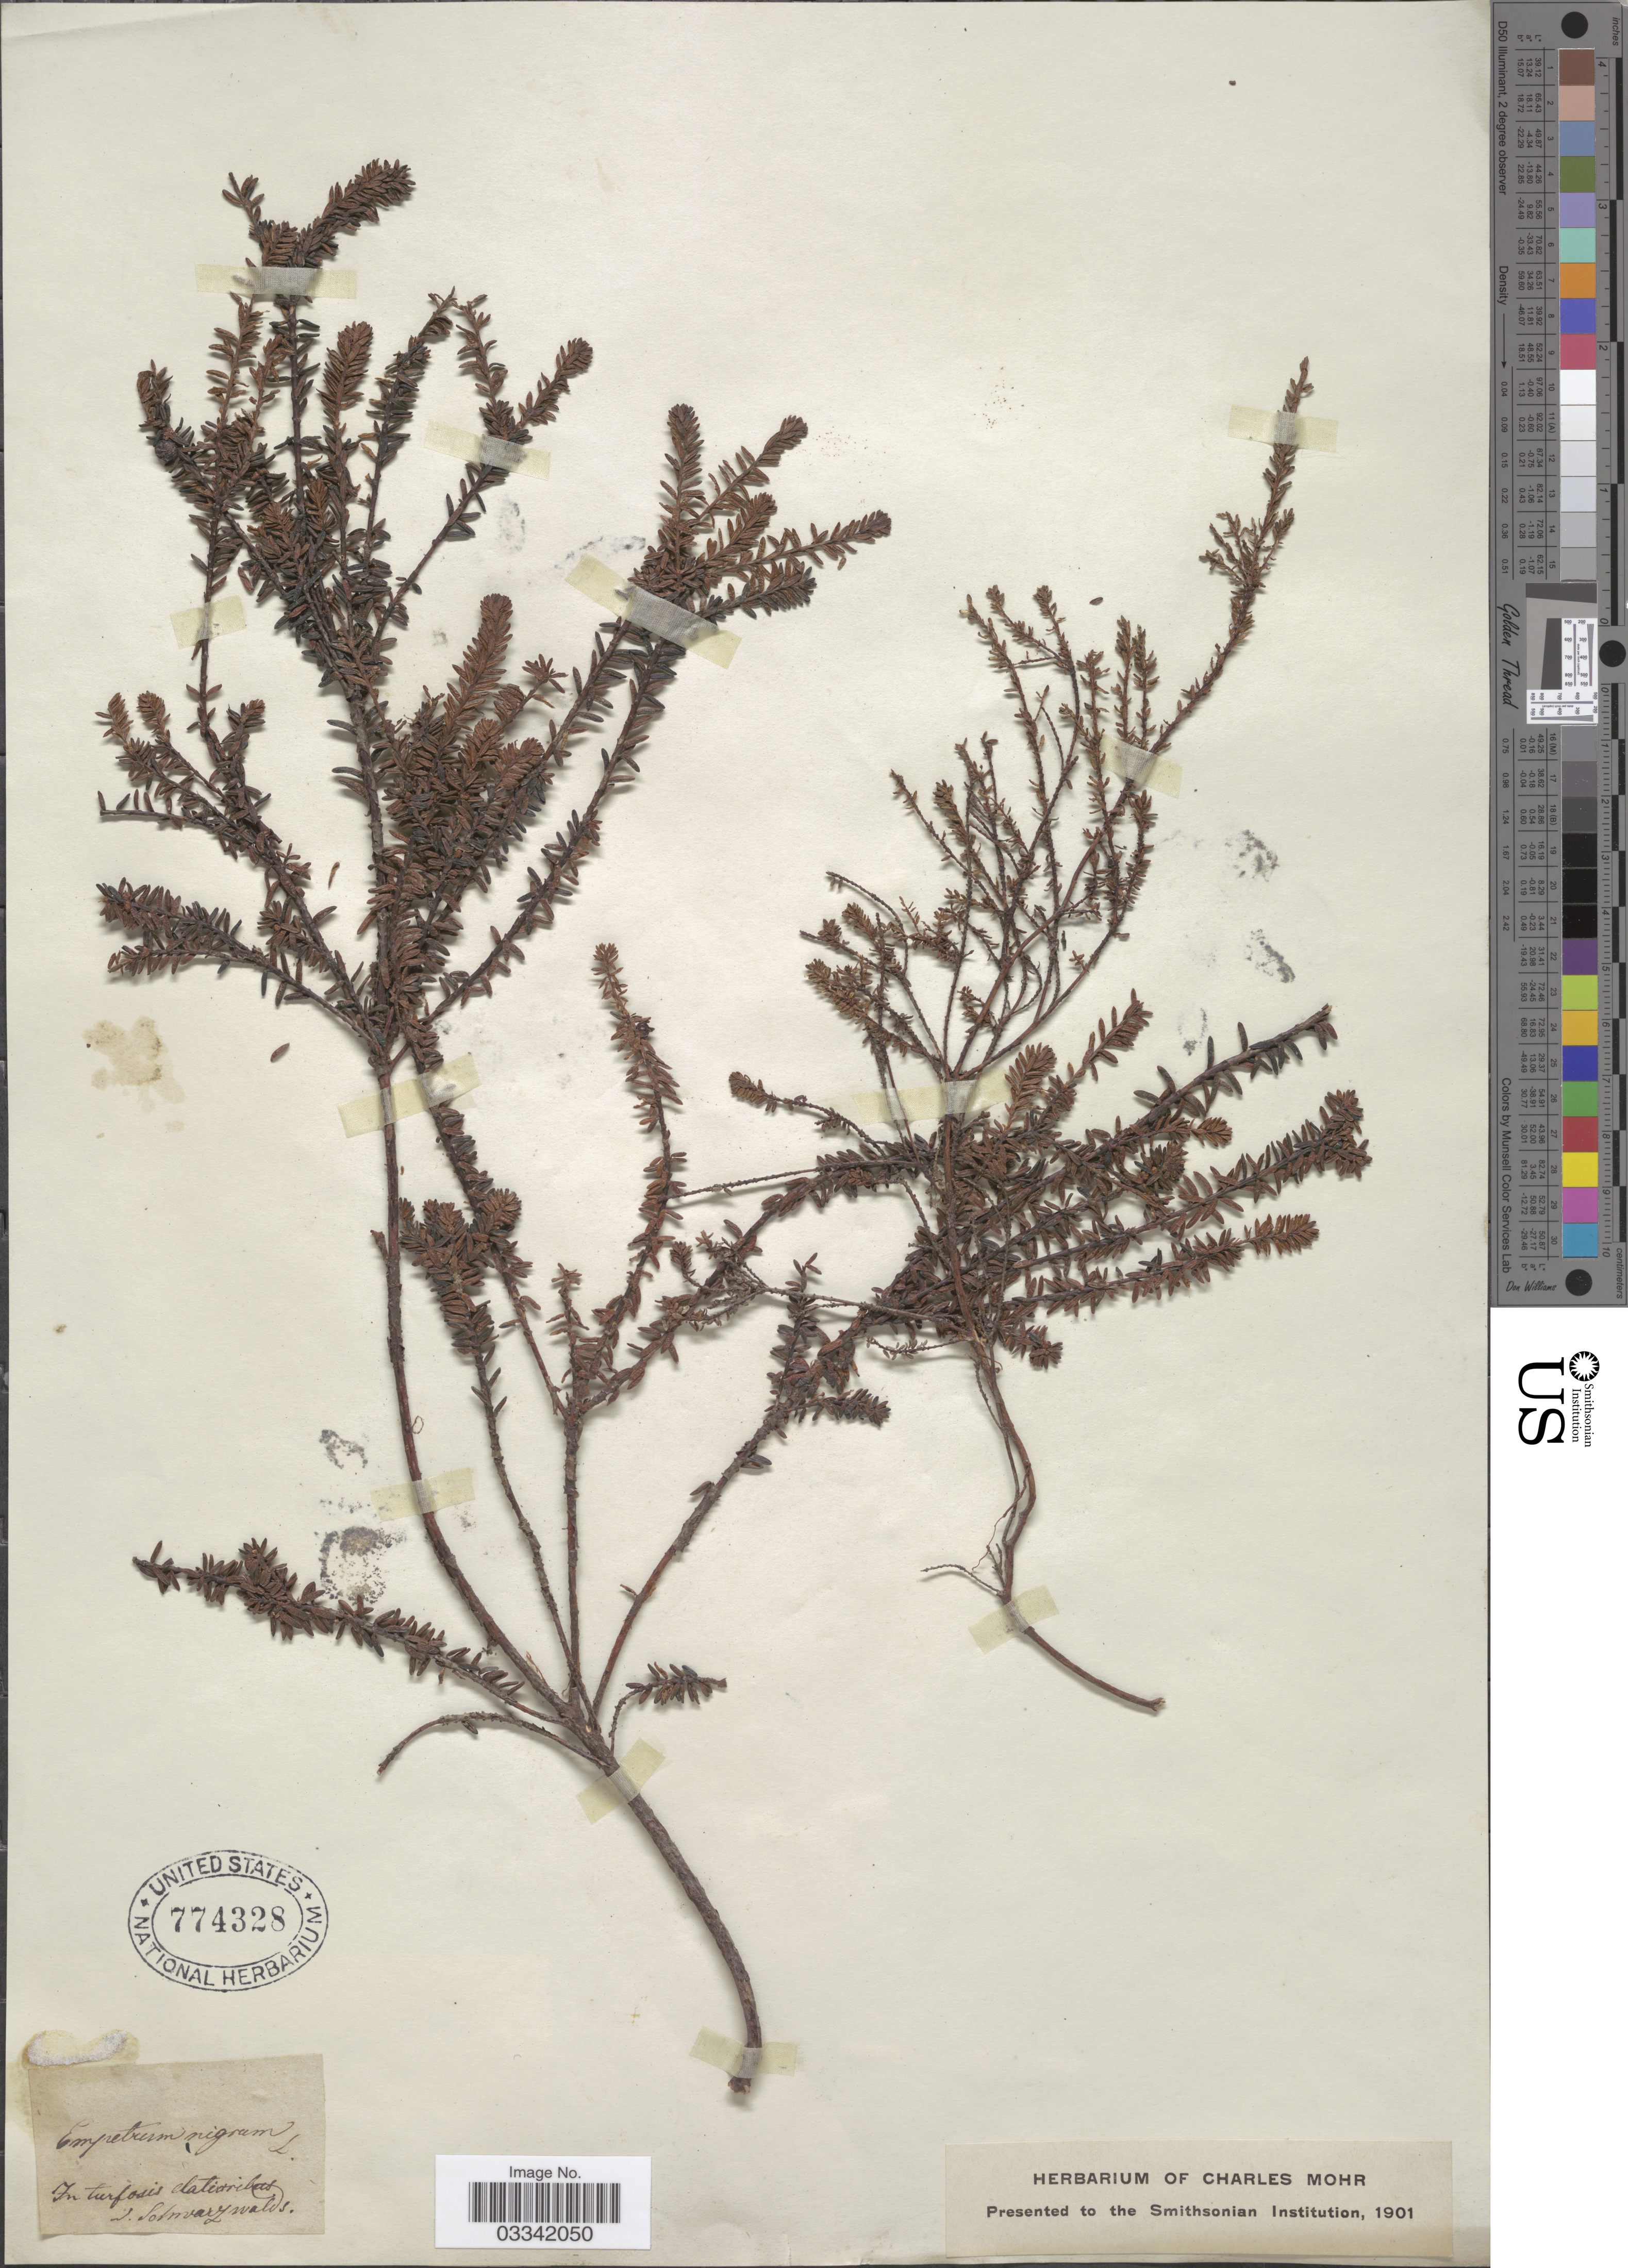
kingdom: Plantae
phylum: Tracheophyta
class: Magnoliopsida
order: Ericales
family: Ericaceae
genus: Empetrum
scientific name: Empetrum nigrum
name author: L.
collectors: Schwarzwals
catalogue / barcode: US 774328